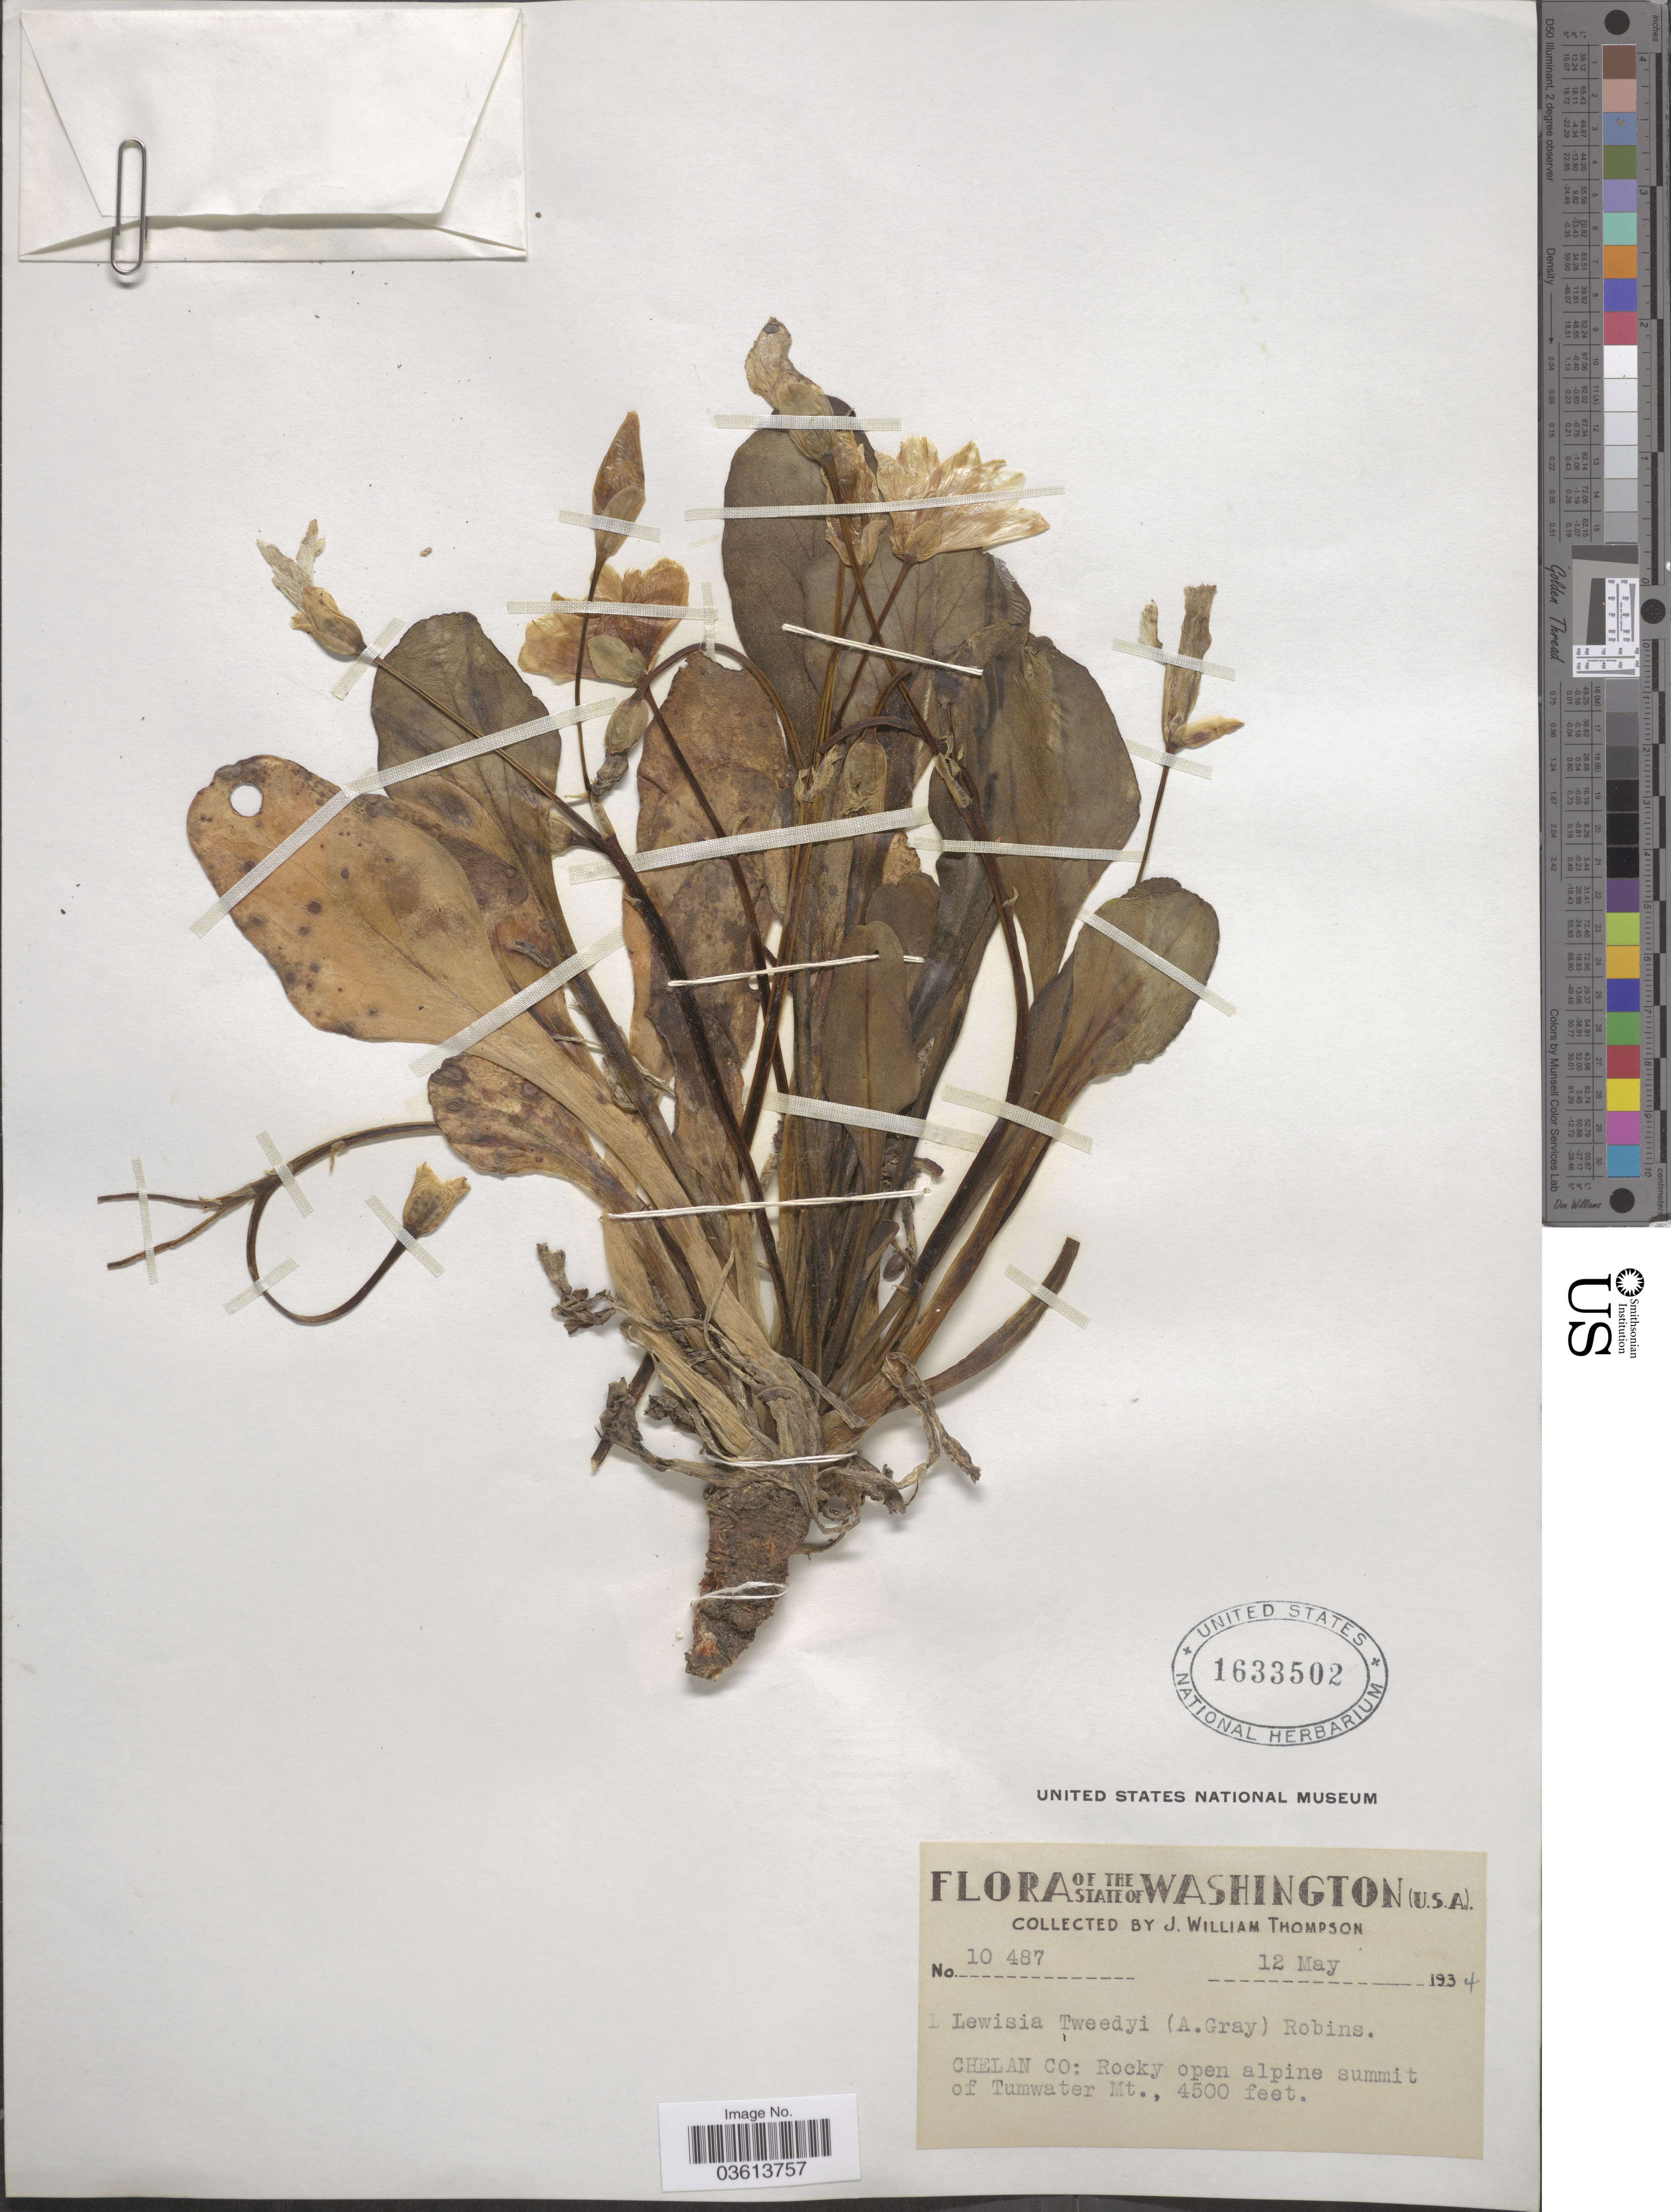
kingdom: Plantae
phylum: Tracheophyta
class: Magnoliopsida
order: Caryophyllales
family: Montiaceae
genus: Lewisiopsis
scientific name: Lewisiopsis tweedyi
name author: (A. Gray) Govaerts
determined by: Strong, Mark T., (BOT), Smithsonian Institution - National Museum of Natural History (UNITED STATES)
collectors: J. W. Thompson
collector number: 10487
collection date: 1934-05-12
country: United States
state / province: Washington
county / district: Chelan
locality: Chelan Co: Rocky open alpine summit of Tumwater Mt.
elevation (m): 1372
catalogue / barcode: US 1633502